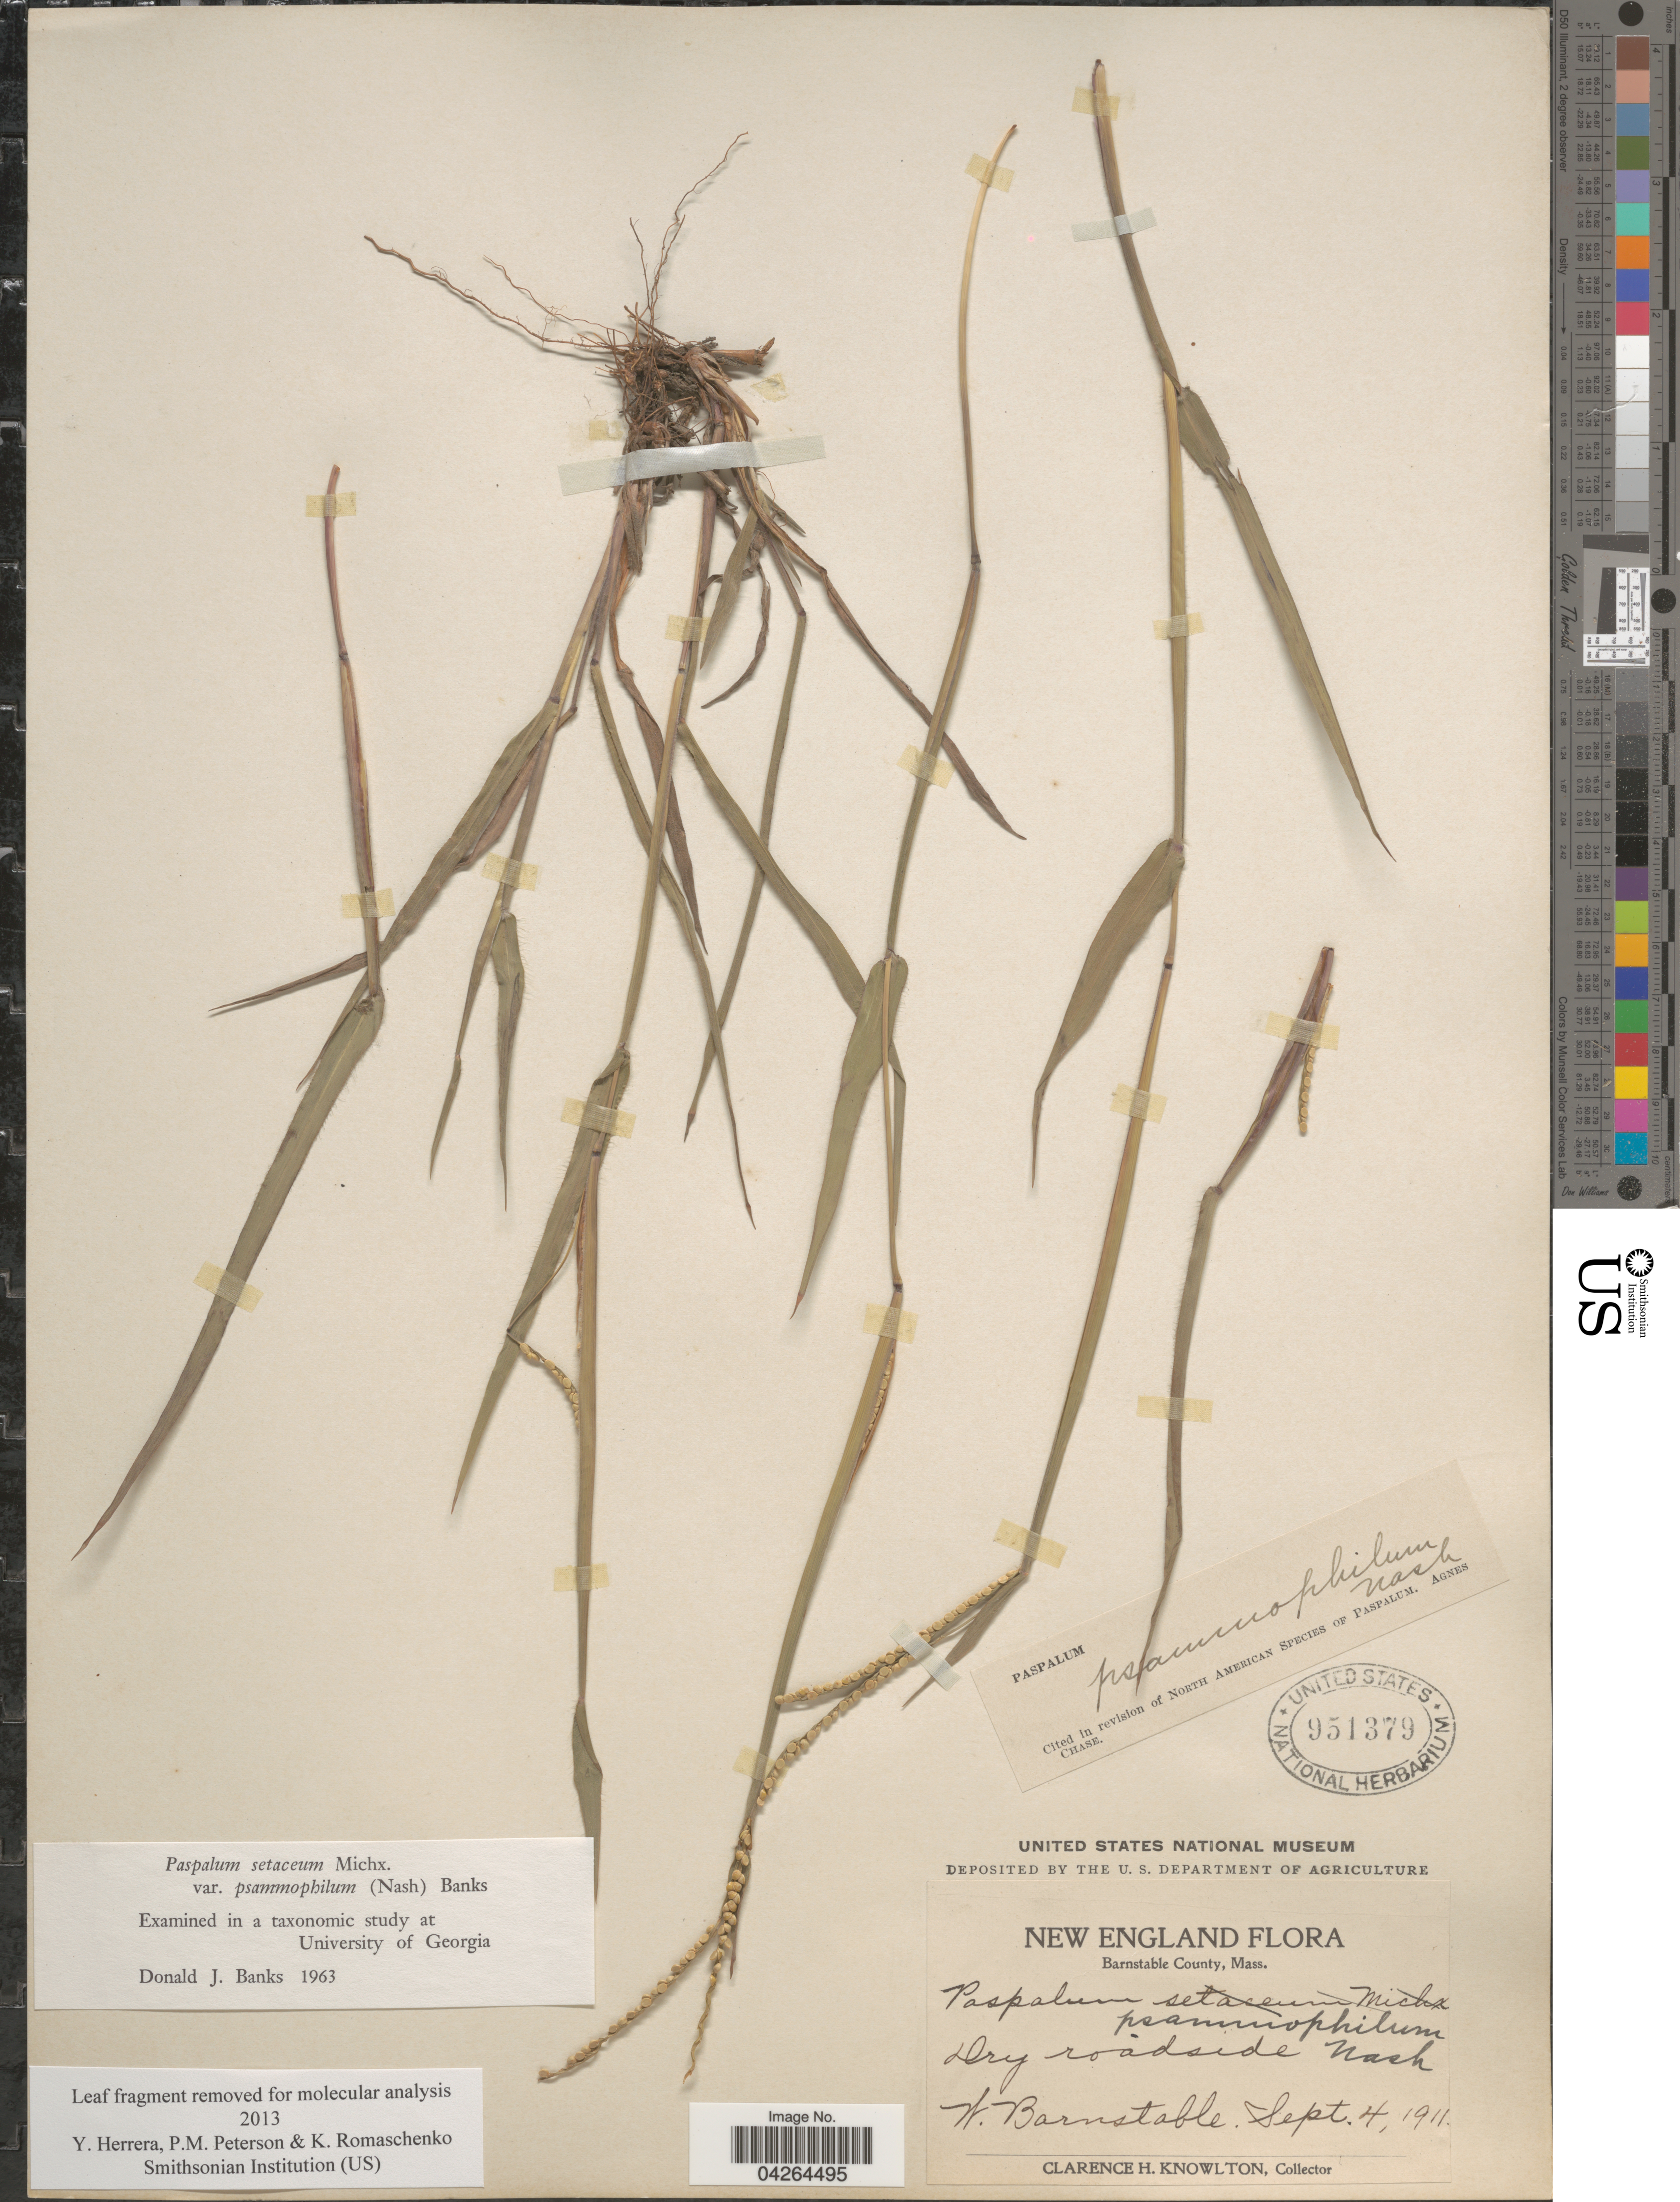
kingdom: Plantae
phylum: Tracheophyta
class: Liliopsida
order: Poales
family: Poaceae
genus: Paspalum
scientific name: Paspalum setaceum var. psammophilum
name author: (Nash ex Hitchc.) D.J. Banks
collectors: C. H. Knowlton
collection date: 1911-09-04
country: United States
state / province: Massachusetts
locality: New England. Barnstable County. Dry roadside. W. Barnstable.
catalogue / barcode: US 951379